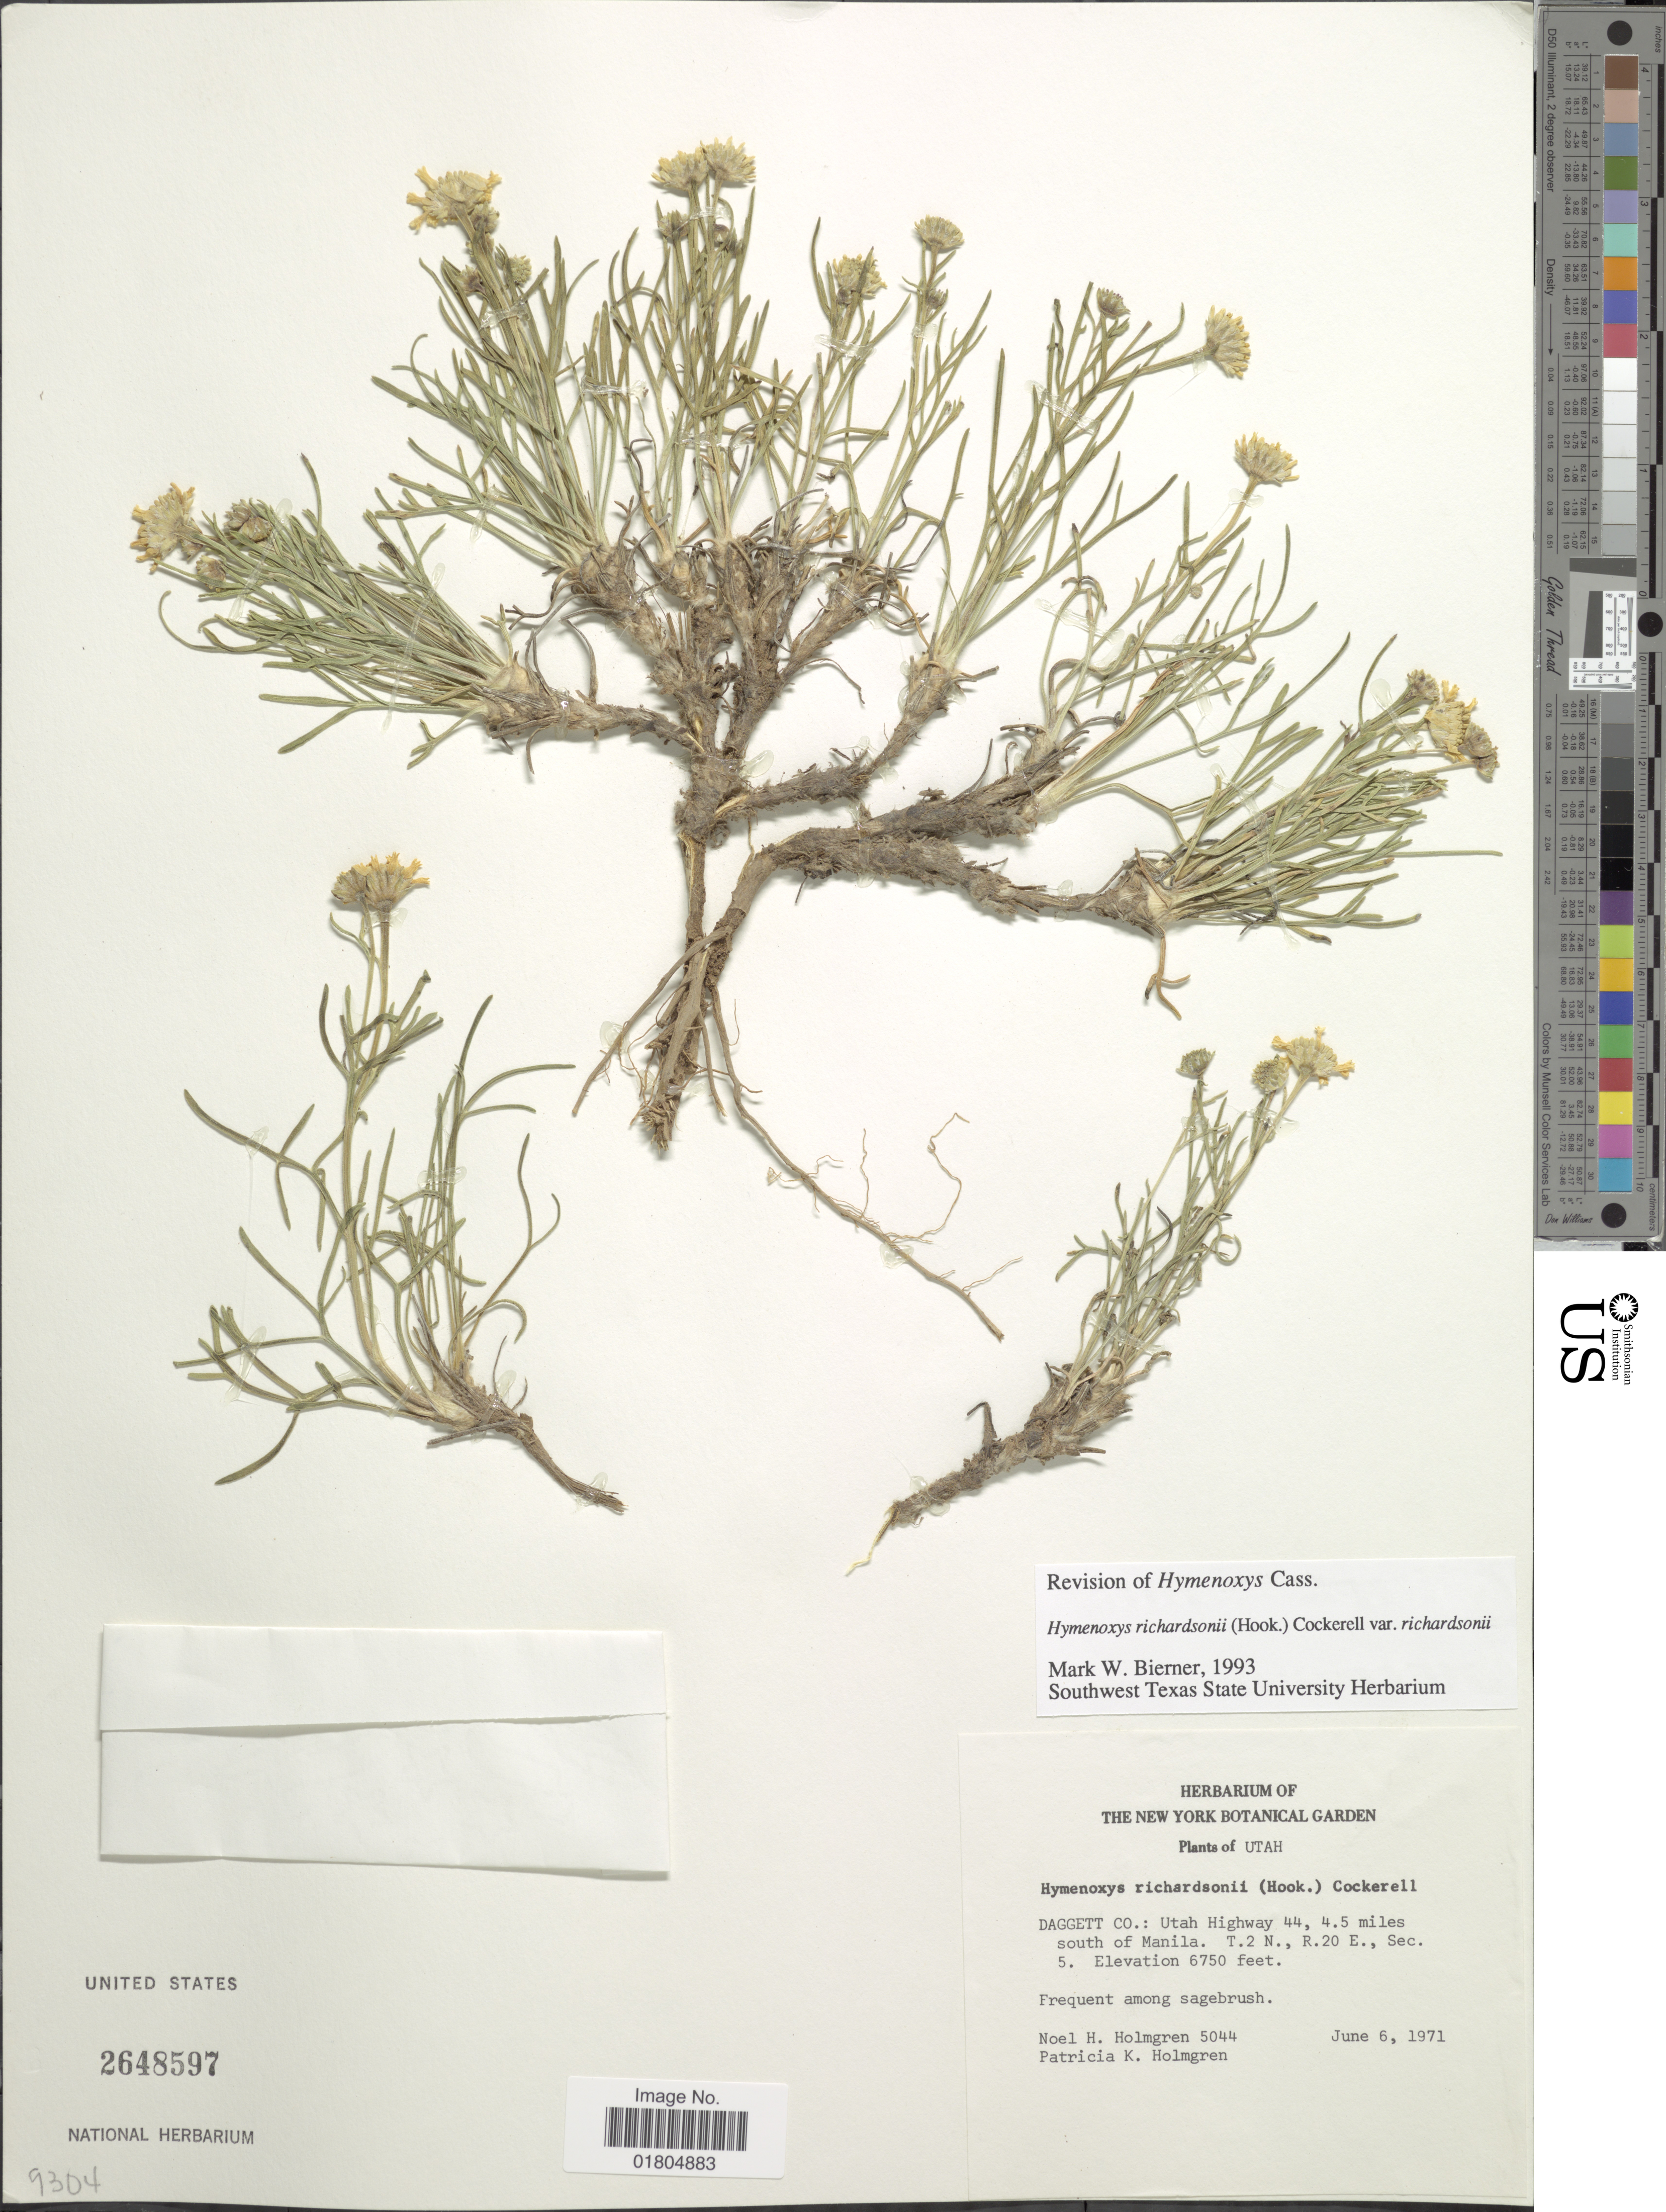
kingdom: Plantae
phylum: Tracheophyta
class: Magnoliopsida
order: Asterales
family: Asteraceae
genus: Hymenoxys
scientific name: Hymenoxys richardsonii var. richardsonii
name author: (Hook.) Cockerell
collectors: N. H. Holmgren & P. K. Holmgren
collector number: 5044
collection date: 1971-06-06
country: United States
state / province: Utah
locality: Daggett Co.: Utah Highway 44, 4.5 miles south ofManila. T.2 N., R.20 E., Sec. 5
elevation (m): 2057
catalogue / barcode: US 2648597